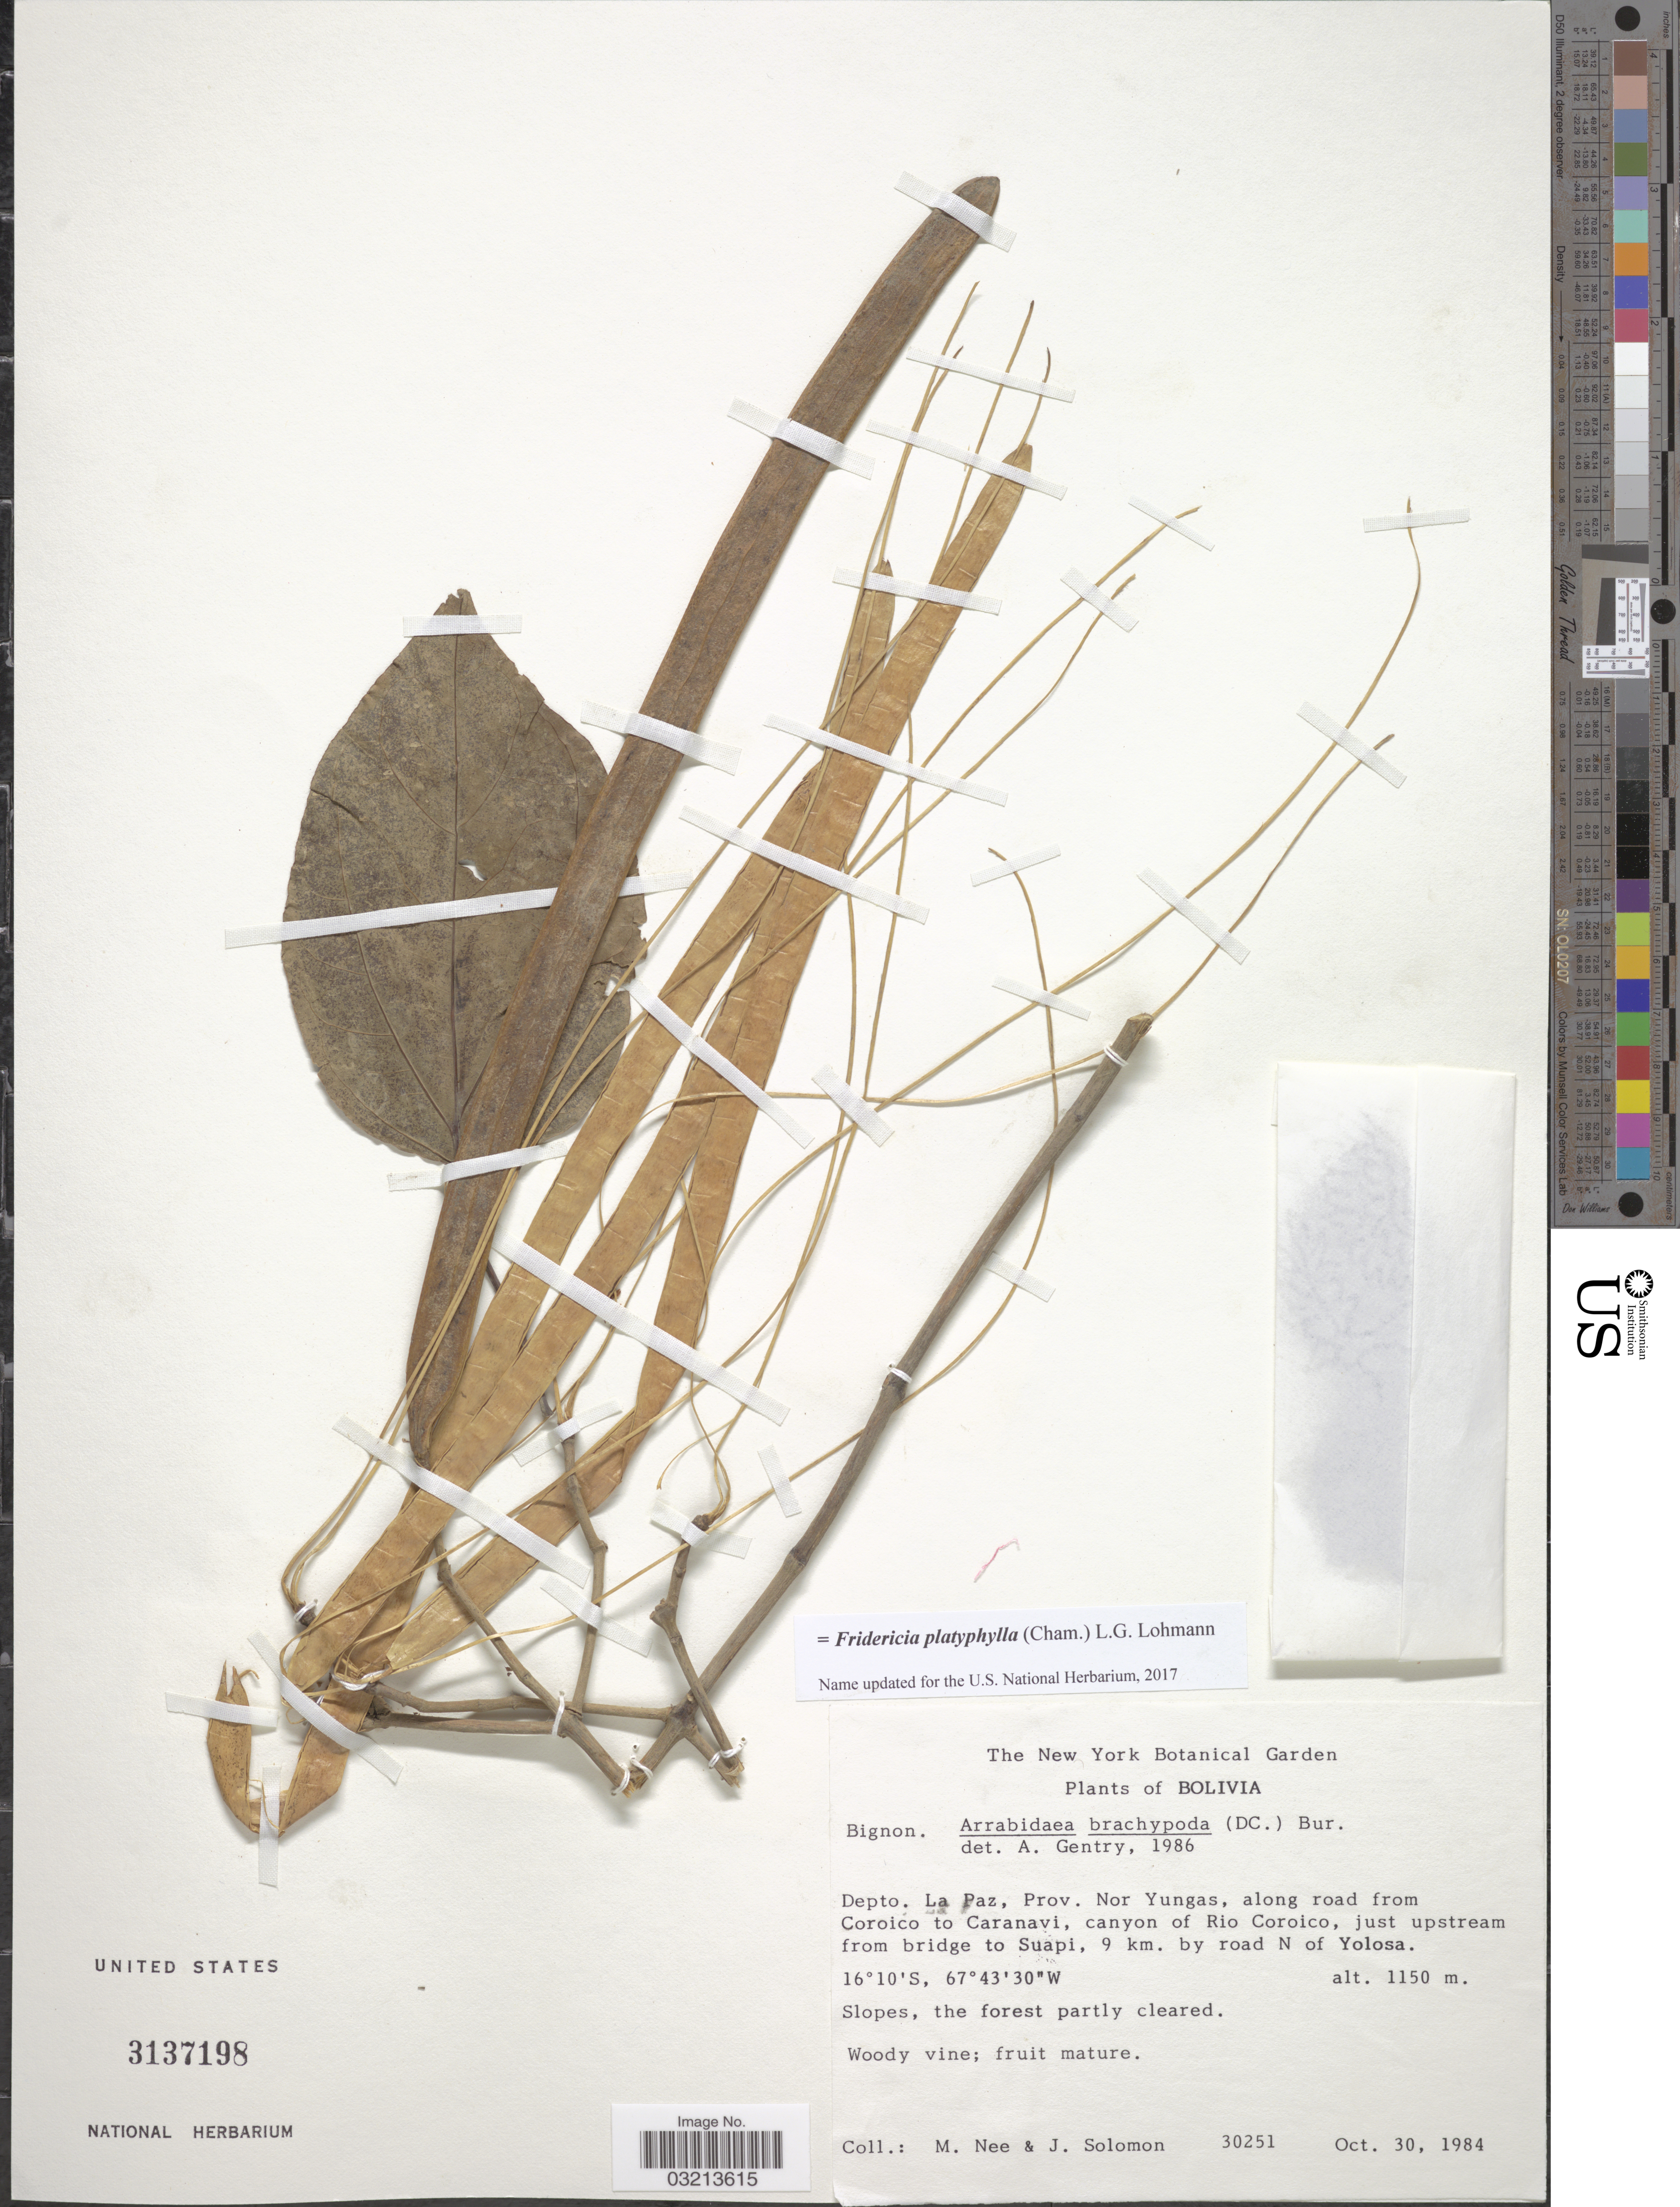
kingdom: Plantae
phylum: Tracheophyta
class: Magnoliopsida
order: Lamiales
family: Bignoniaceae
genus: Fridericia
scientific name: Fridericia platyphylla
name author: (Cham.) L.G. Lohmann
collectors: M. Nee & J. Solomon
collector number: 30251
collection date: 1984-10-30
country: Bolivia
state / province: La Paz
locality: Depto. La Paz, Prov. Nor Yungas, along road from Coroico to Caranavi, canyon of Rio Coroico, just upstream from bridge to Suapi, 9 km. by road N of Yolosa.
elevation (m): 1150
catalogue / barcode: US 3137198